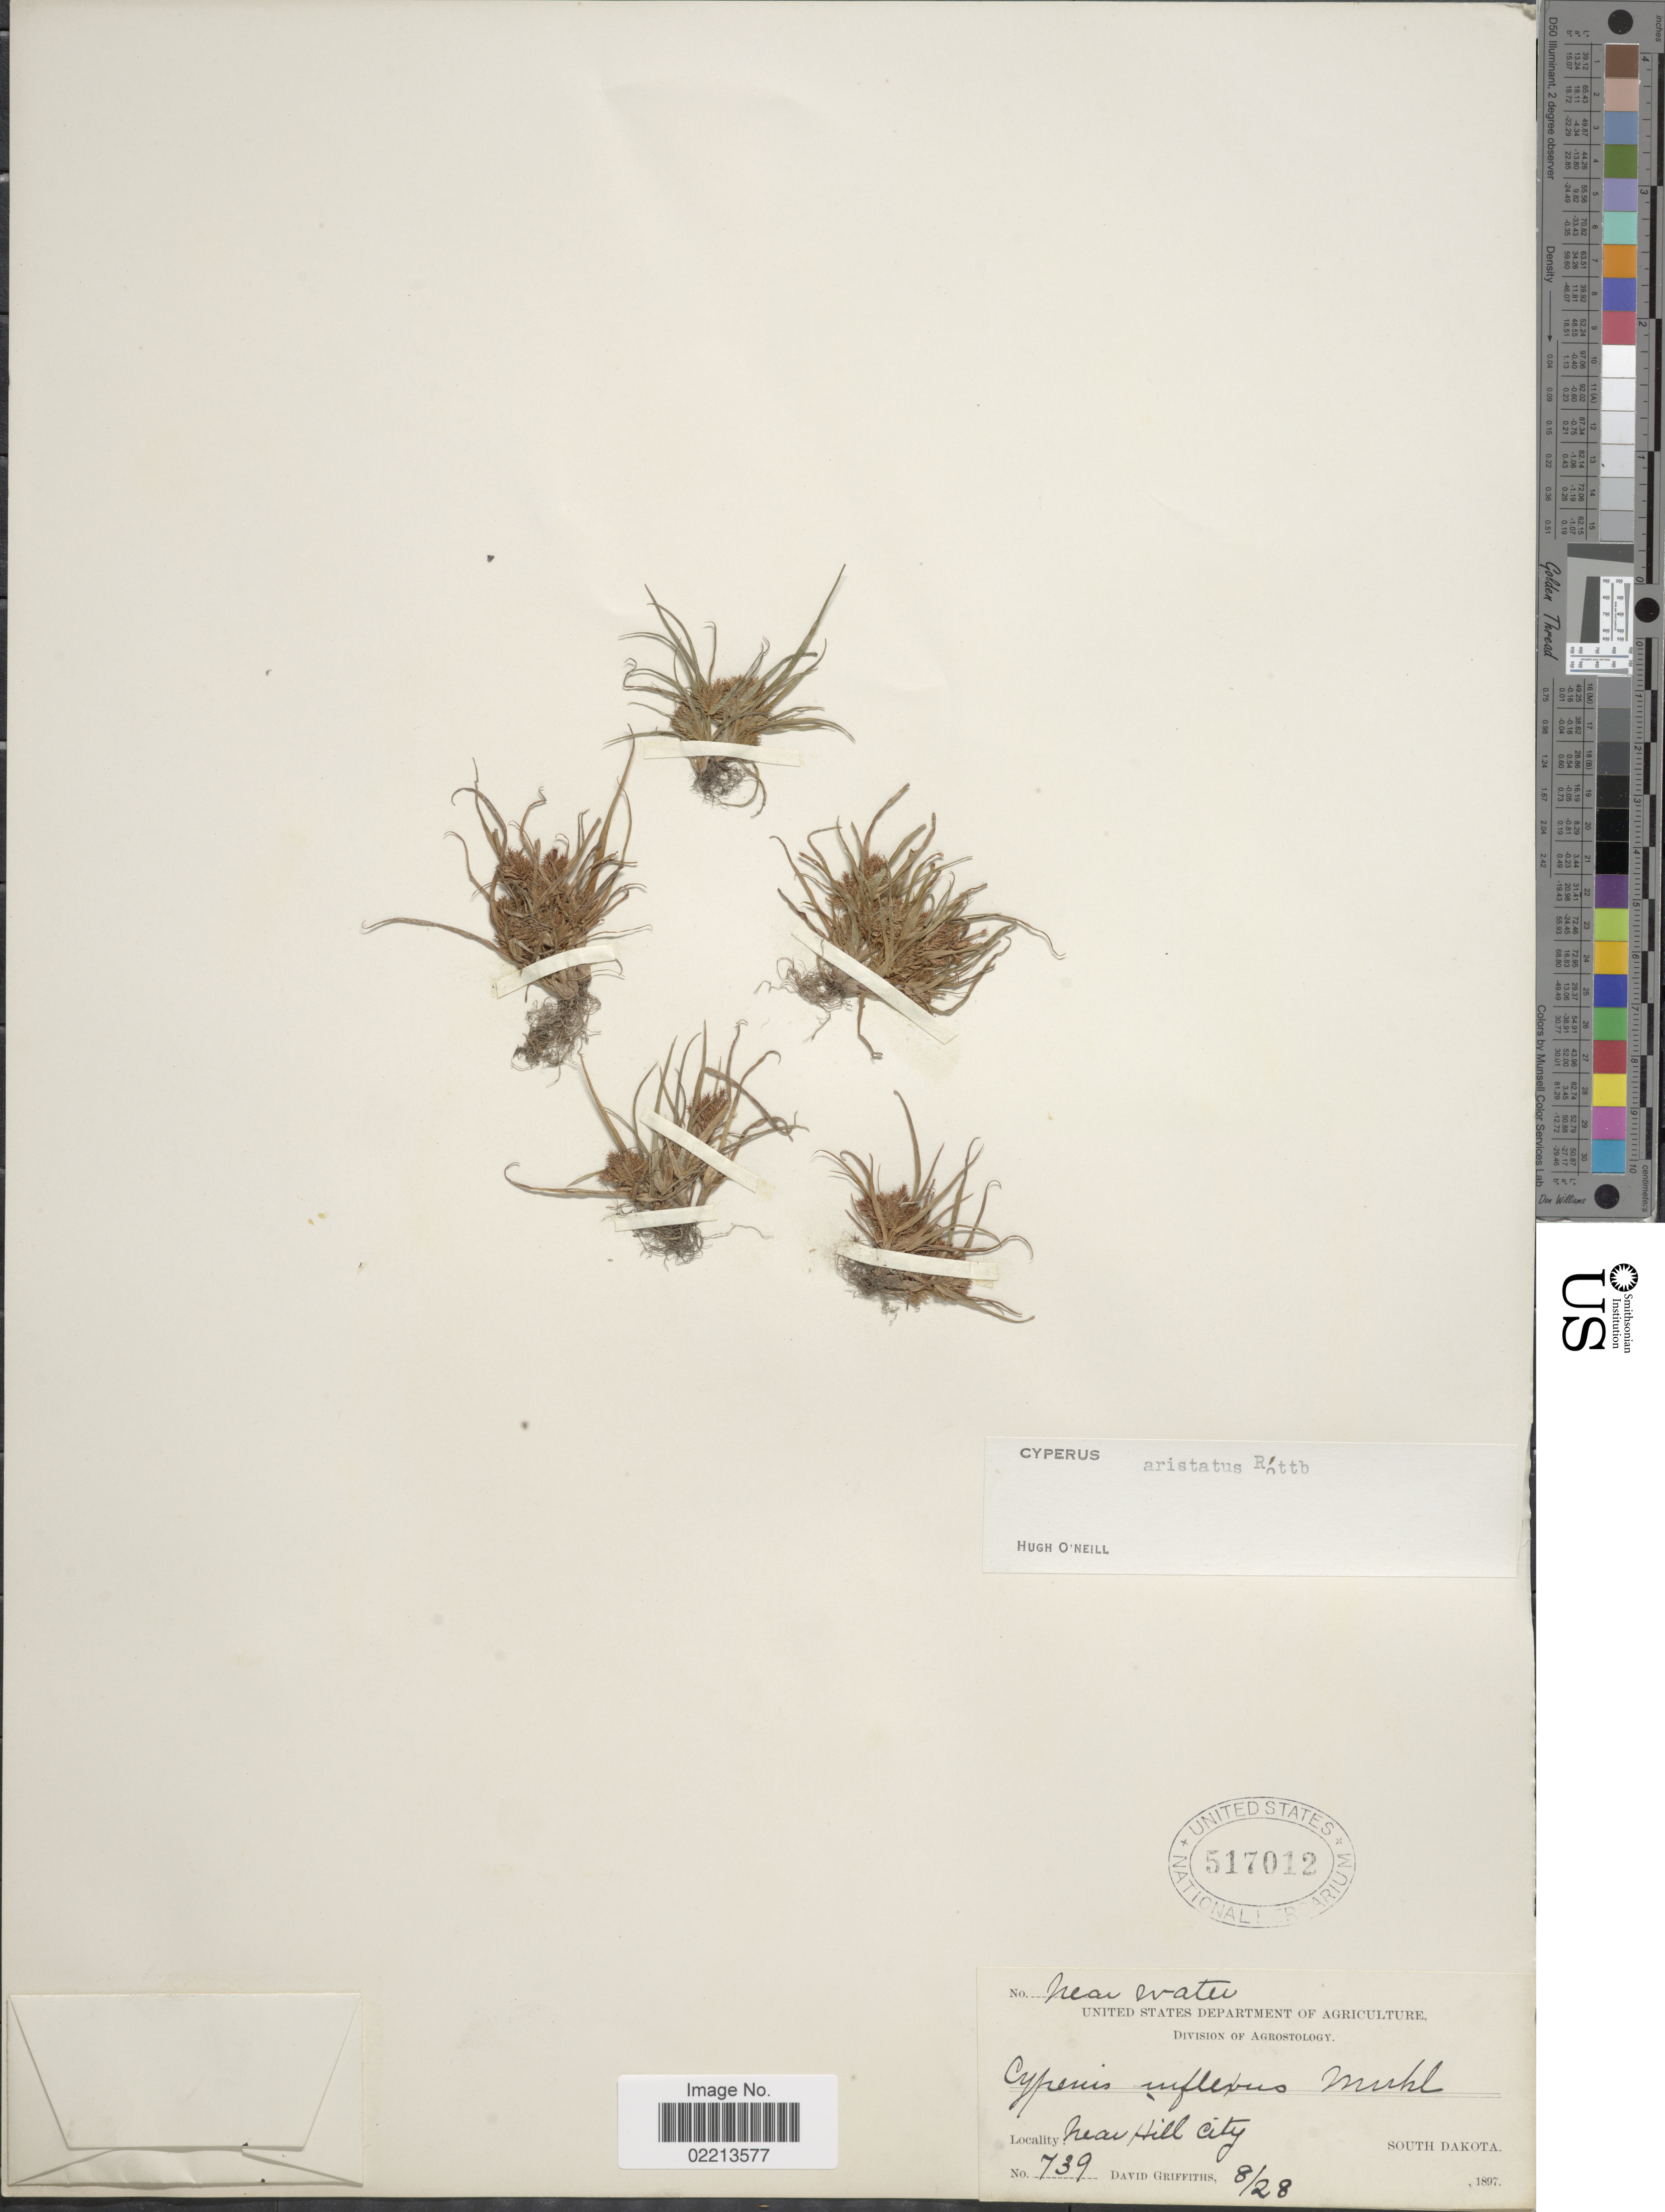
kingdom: Plantae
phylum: Tracheophyta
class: Liliopsida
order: Poales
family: Cyperaceae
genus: Cyperus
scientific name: Cyperus squarrosus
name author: L.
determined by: Strong, Mark T., (BOT), Smithsonian Institution - National Museum of Natural History (UNITED STATES)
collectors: D. Griffiths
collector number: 739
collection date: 1897-08-28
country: United States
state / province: South Dakota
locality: Near Evatu, near Hill City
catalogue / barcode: US 517012